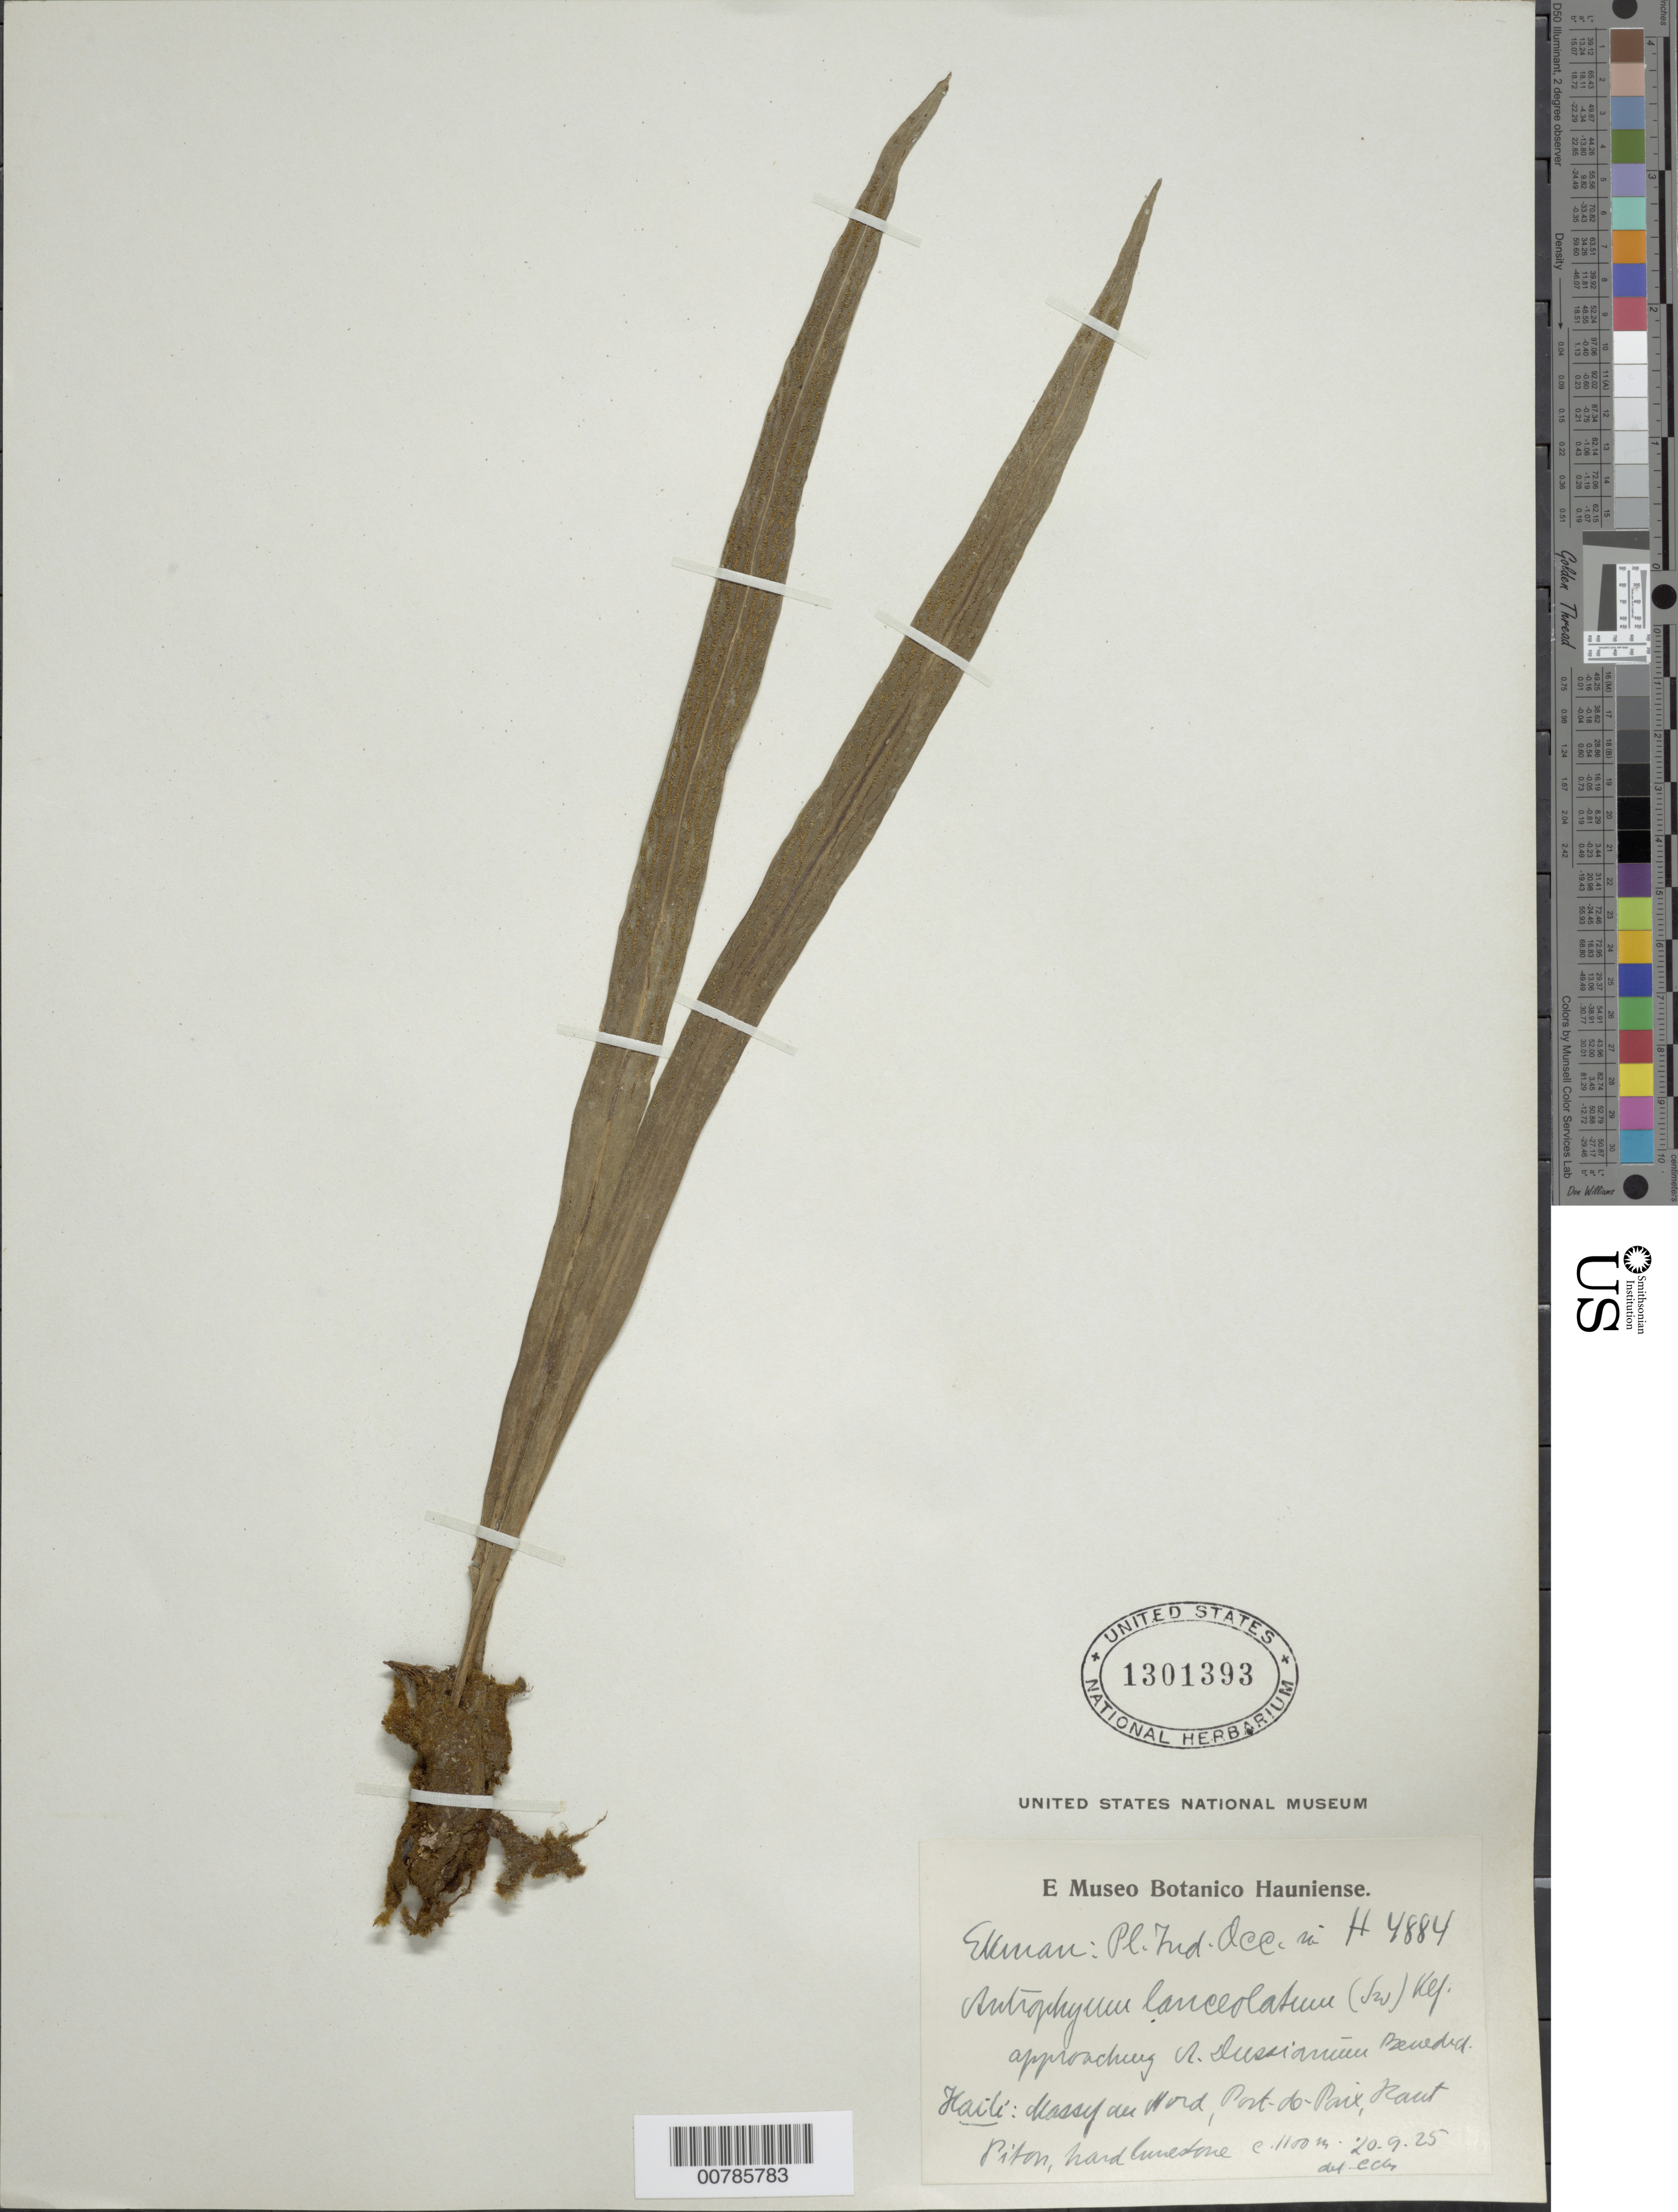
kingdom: Plantae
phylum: Tracheophyta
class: Polypodiopsida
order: Polypodiales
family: Pteridaceae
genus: Polytaenium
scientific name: Polytaenium lanceolatum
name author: (L.) Desv.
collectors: E. L. Ekman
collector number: H 4884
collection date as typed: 20 Sep 1925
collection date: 1925-09-20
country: Haiti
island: Hispaniola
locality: Massif du Nord, Port-au-Paix, Haut Piton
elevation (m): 1100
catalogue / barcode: US 1301393